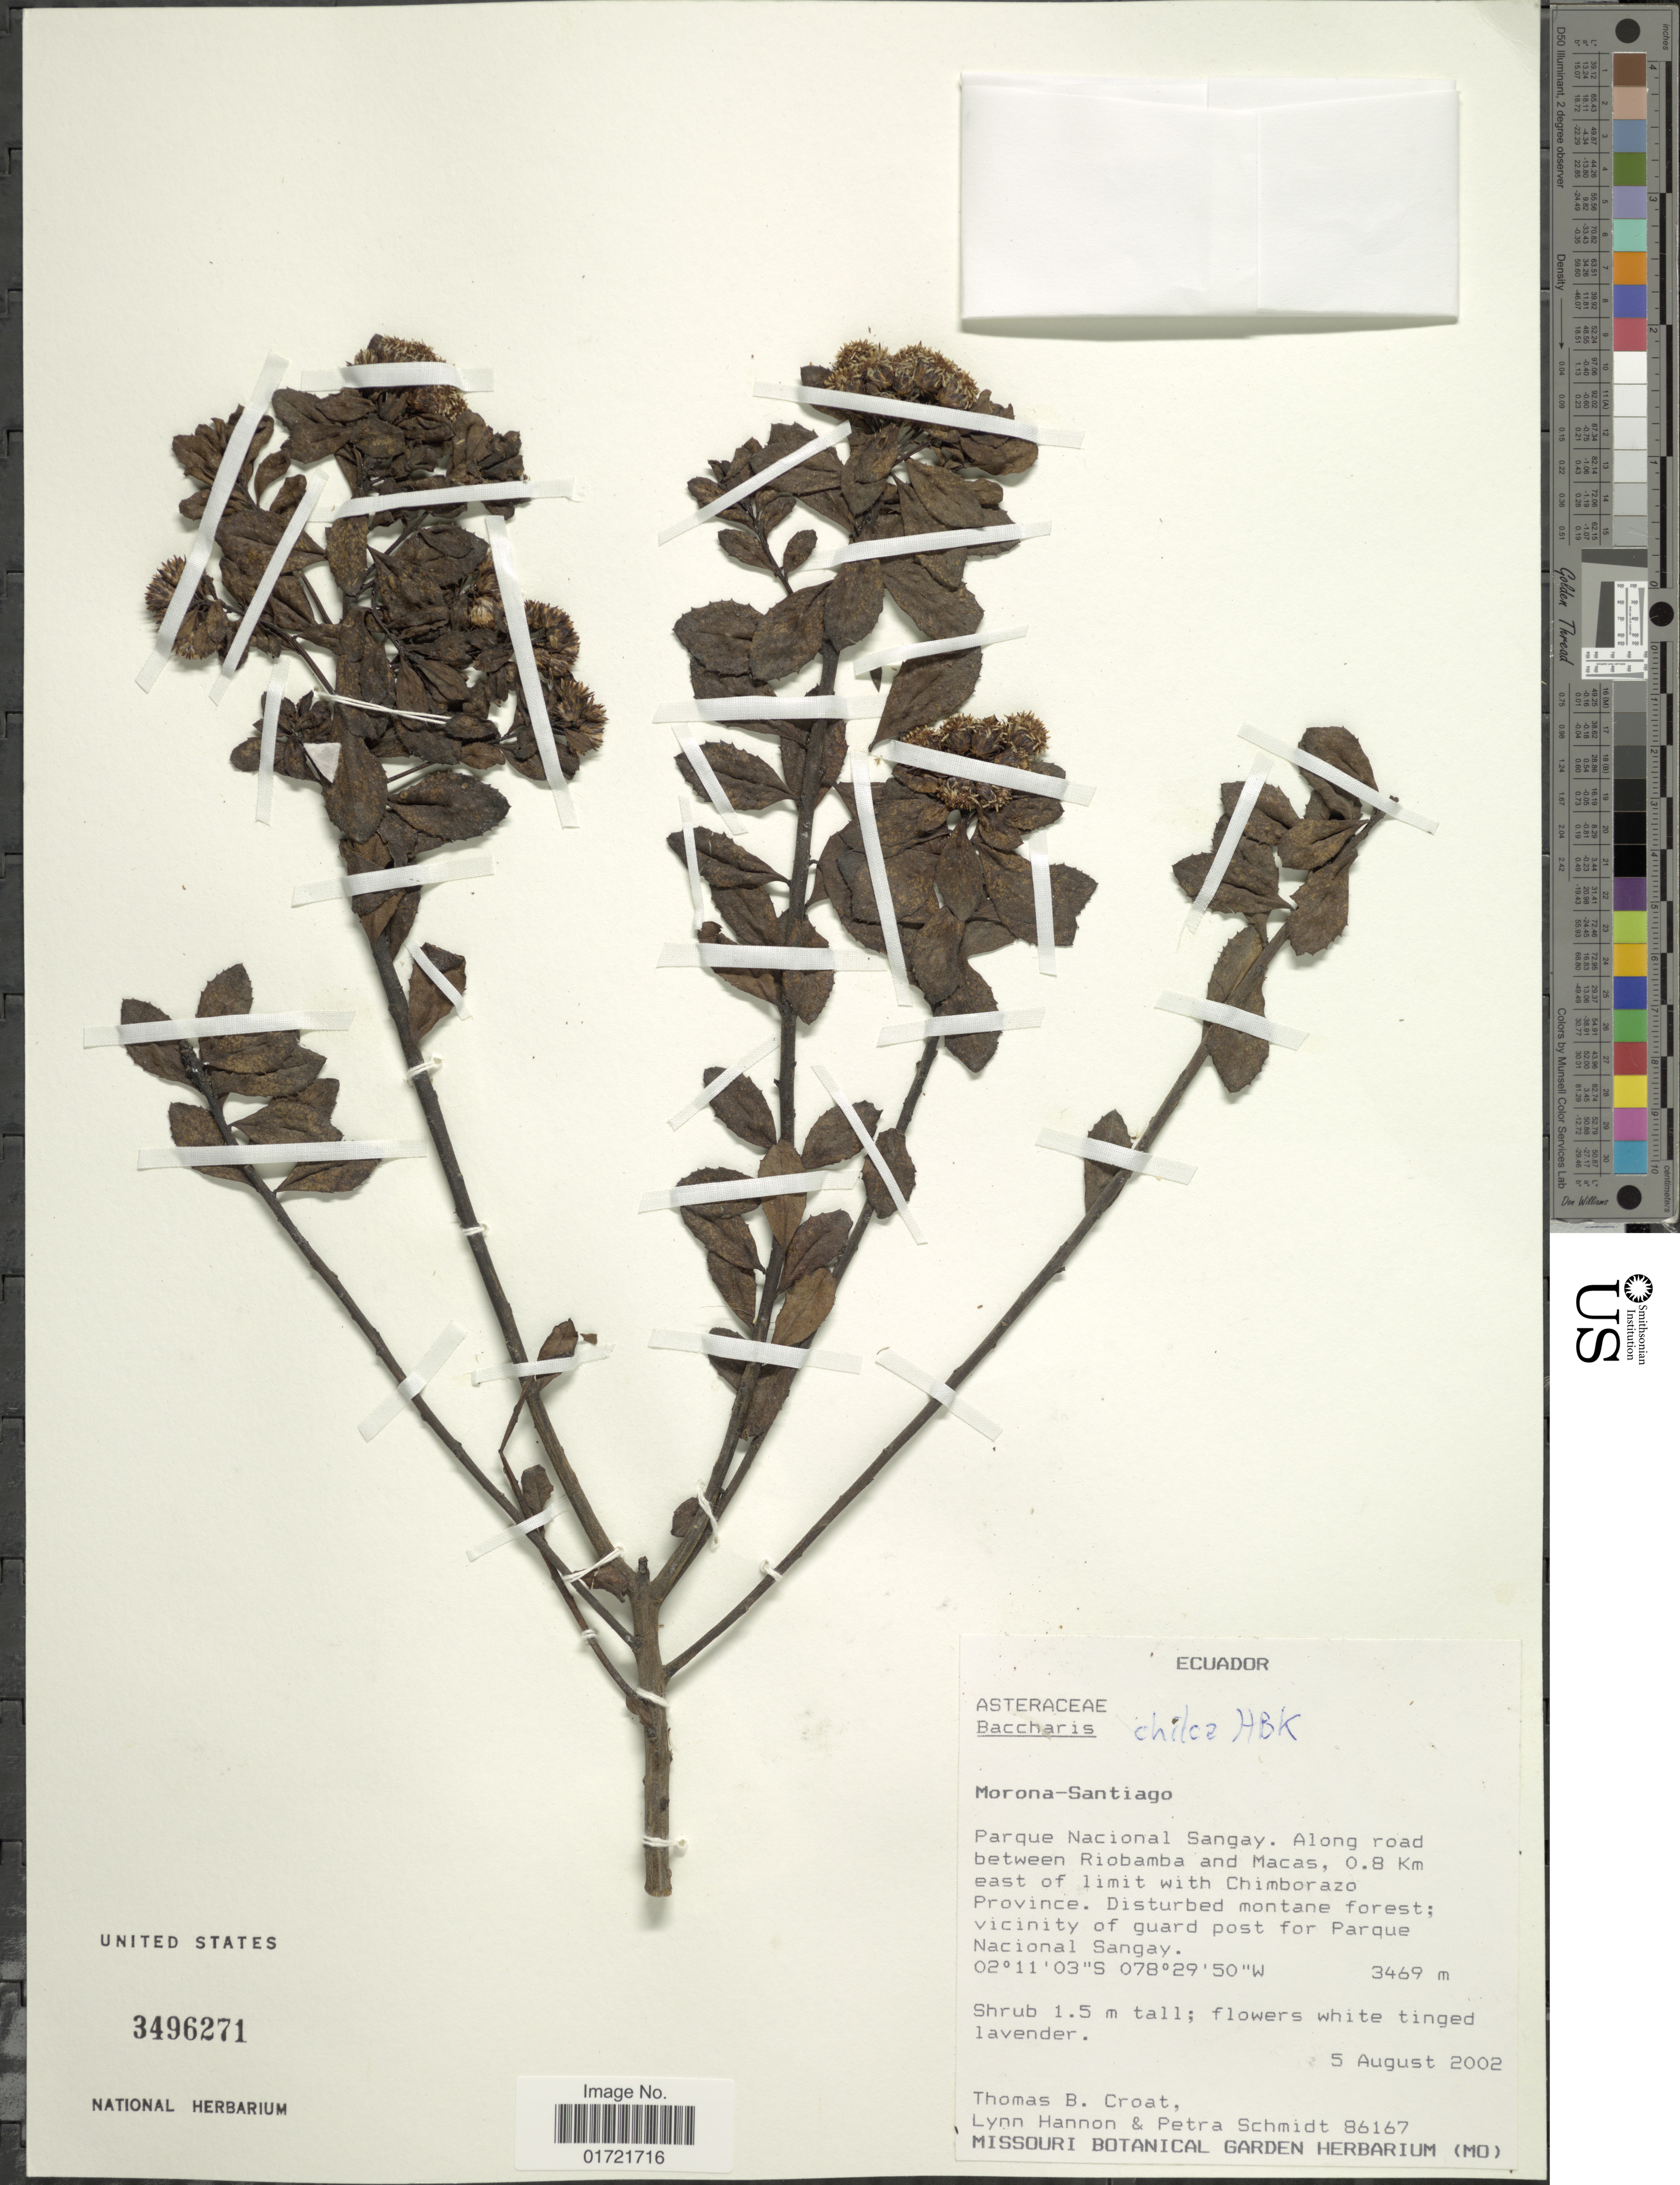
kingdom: Plantae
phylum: Tracheophyta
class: Magnoliopsida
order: Asterales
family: Asteraceae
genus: Baccharis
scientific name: Baccharis sp.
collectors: T. B. Croat, L. Hannon & P. Schmidt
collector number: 86167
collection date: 2002-08-05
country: Ecuador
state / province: Morona-Santiago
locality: Morona-Santiago, Parque Nacional Sangay, Along road between Riobamba and Macas, 0.8 Km east of limit with Chimborazo Province, Disturbed montane forest; vicinity of guard post for Parque Nacional Sangay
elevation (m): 3469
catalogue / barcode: US 3496271